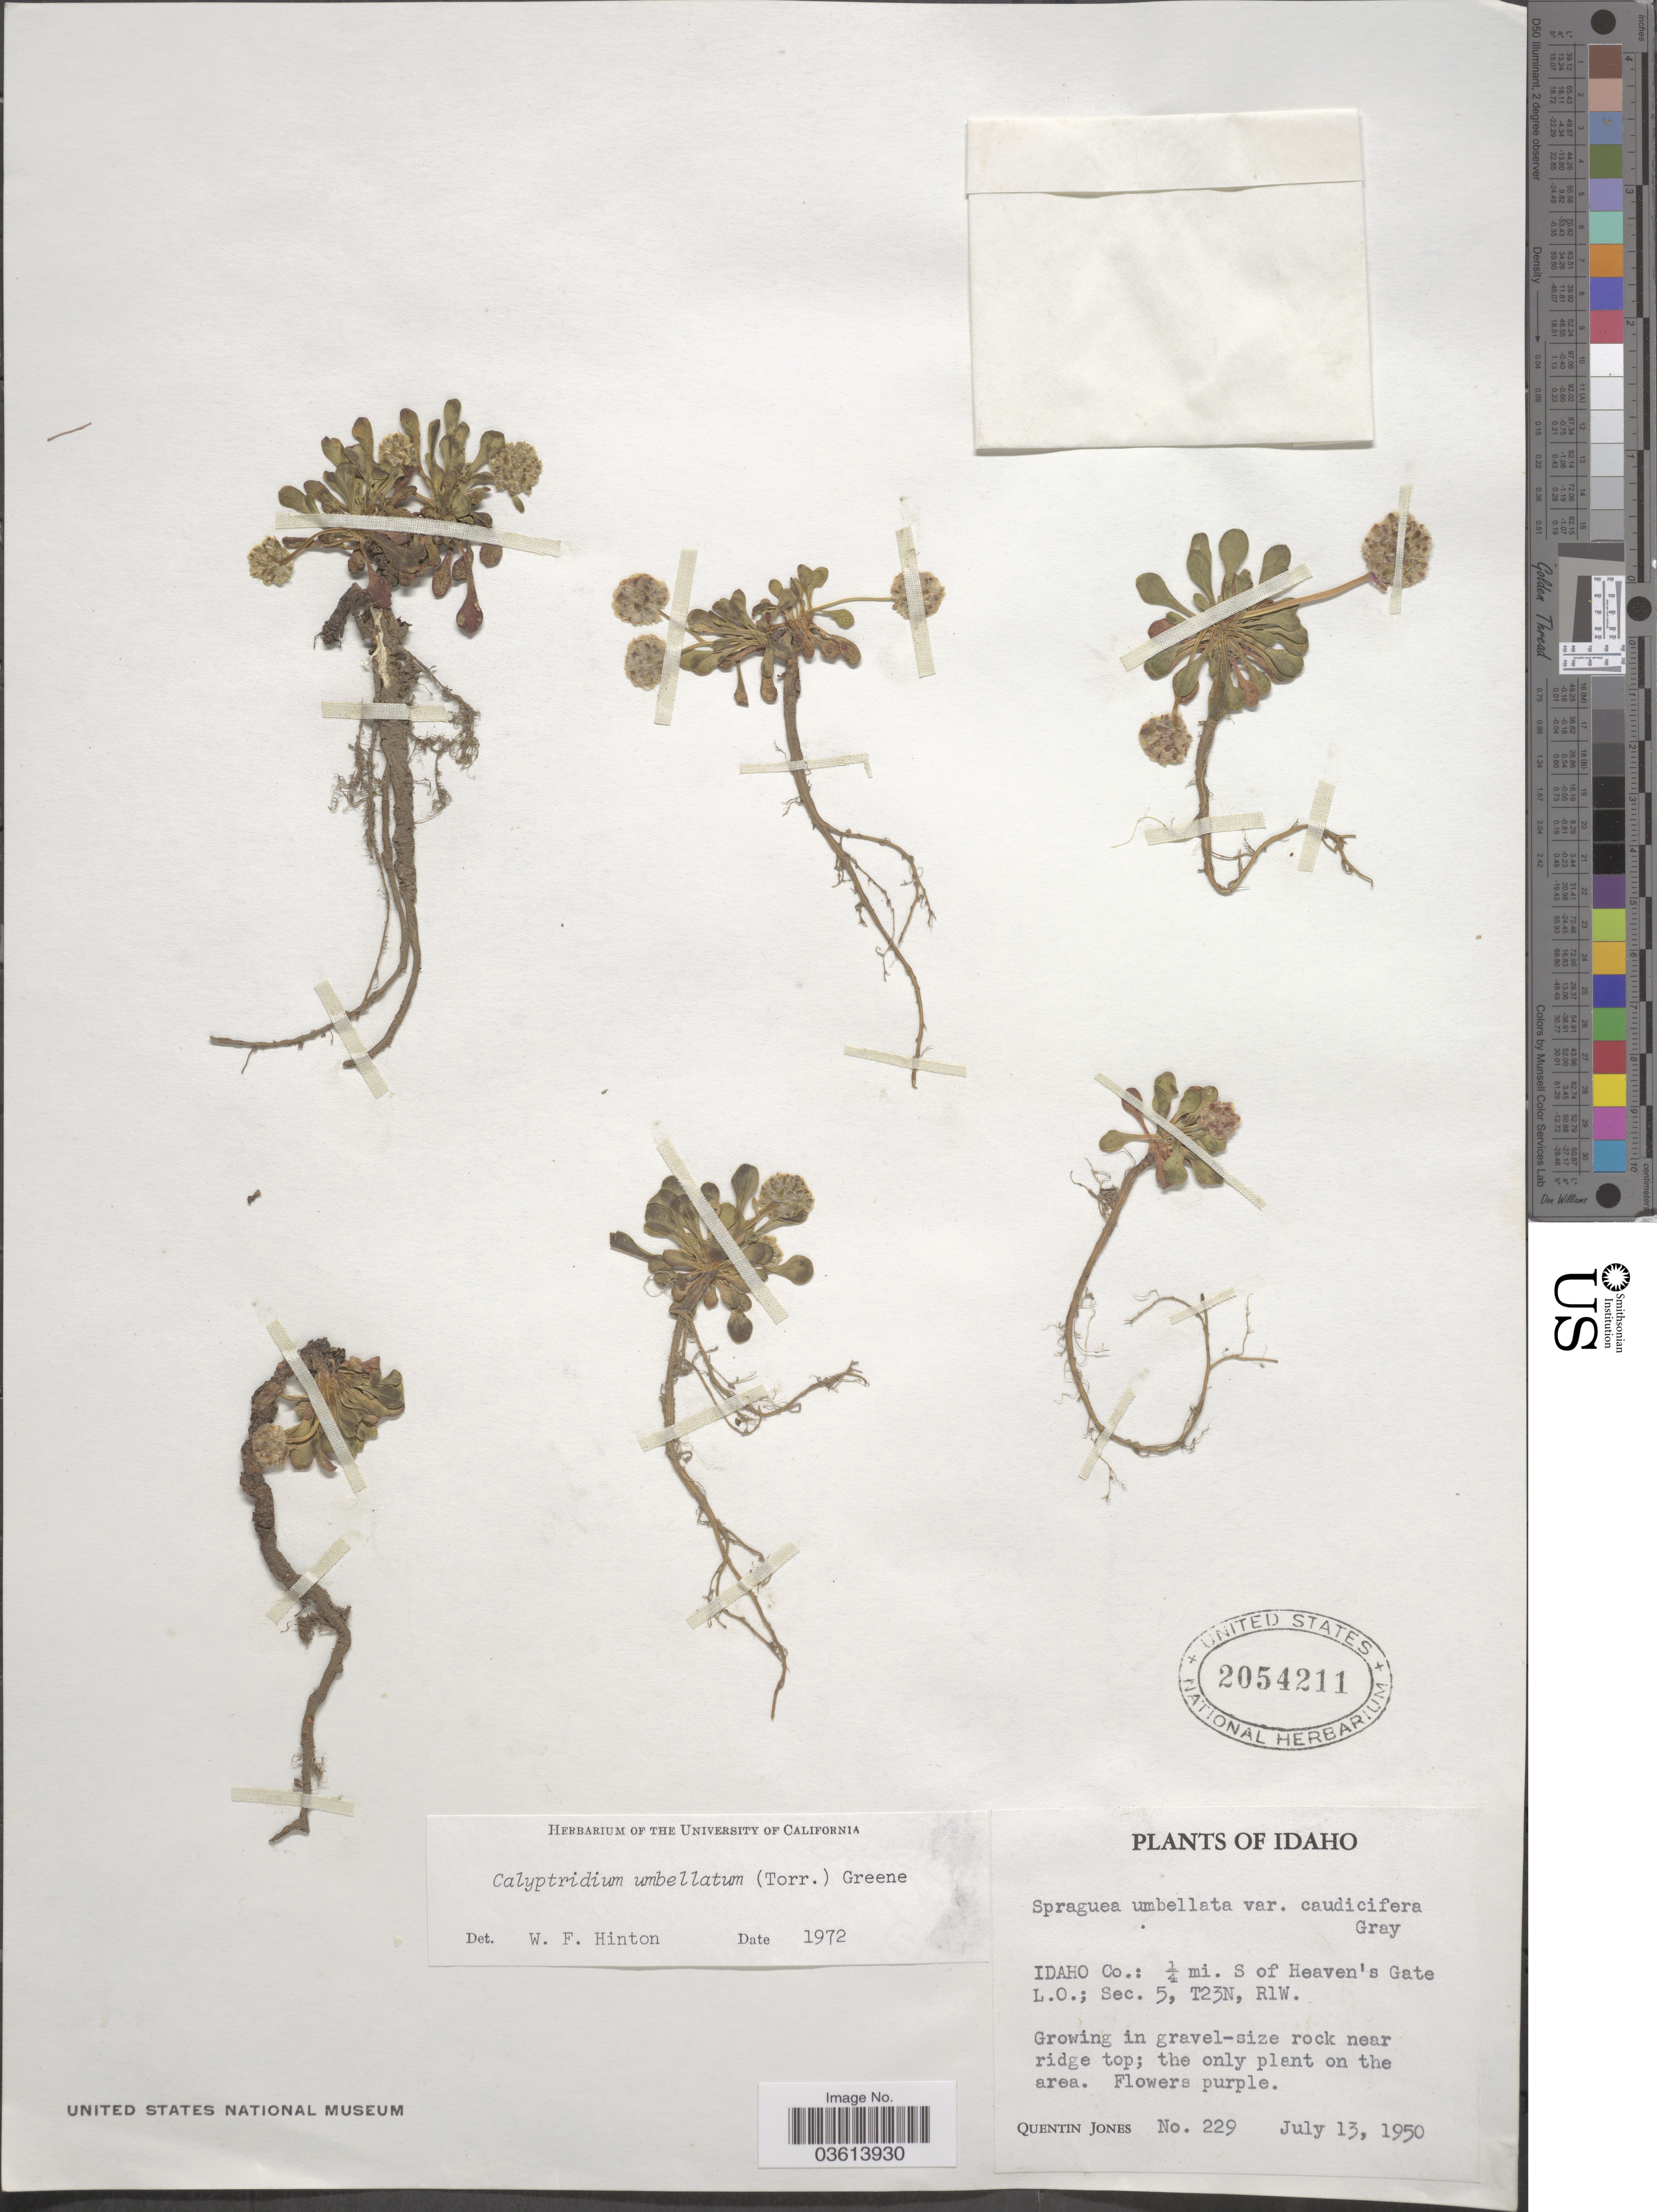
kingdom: Plantae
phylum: Tracheophyta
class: Magnoliopsida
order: Caryophyllales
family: Montiaceae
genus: Calyptridium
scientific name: Calyptridium umbellatum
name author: (Torr.) Greene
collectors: Q. Jones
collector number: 229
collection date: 1950-07-13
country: United States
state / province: Idaho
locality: Idaho Co.: ¼ mi. S of Heaven's Gate L.O.; Sec. 5, T23N, R1W.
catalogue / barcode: US 2054211